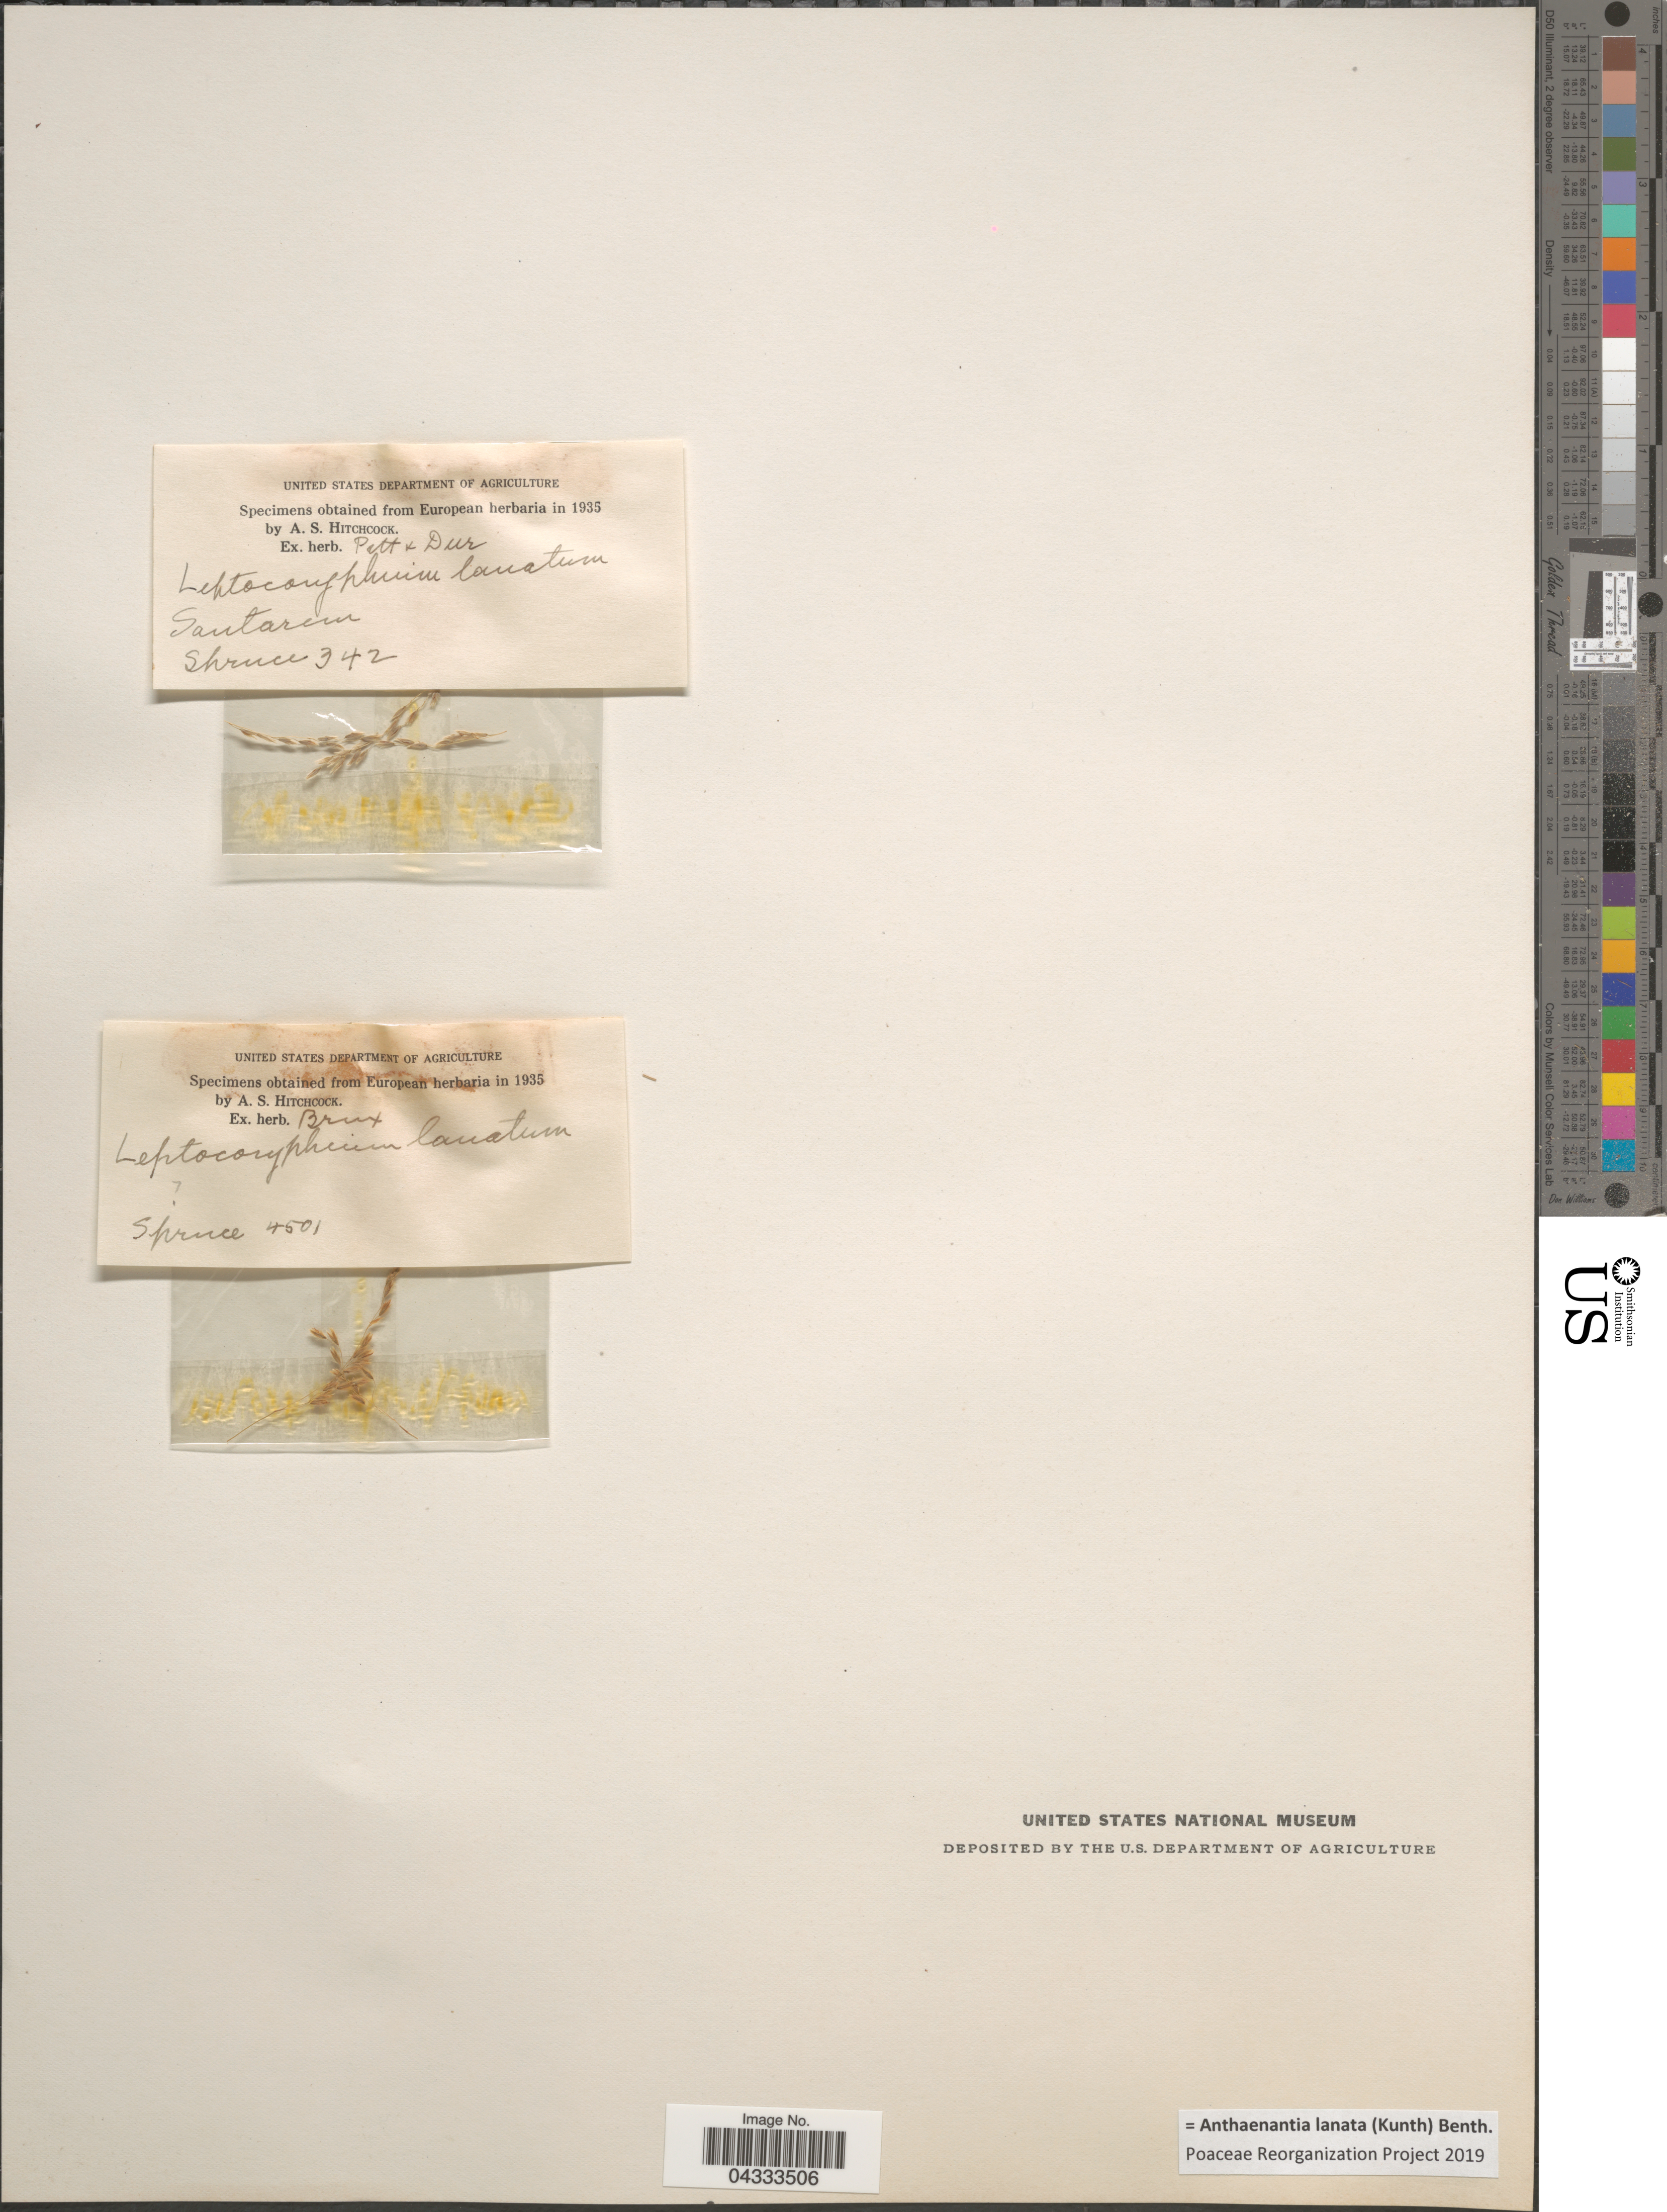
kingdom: Plantae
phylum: Tracheophyta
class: Liliopsida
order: Poales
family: Poaceae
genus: Anthaenantia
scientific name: Anthaenantia lanata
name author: (Kunth) Benth.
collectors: -. Spruce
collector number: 342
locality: Santarem.